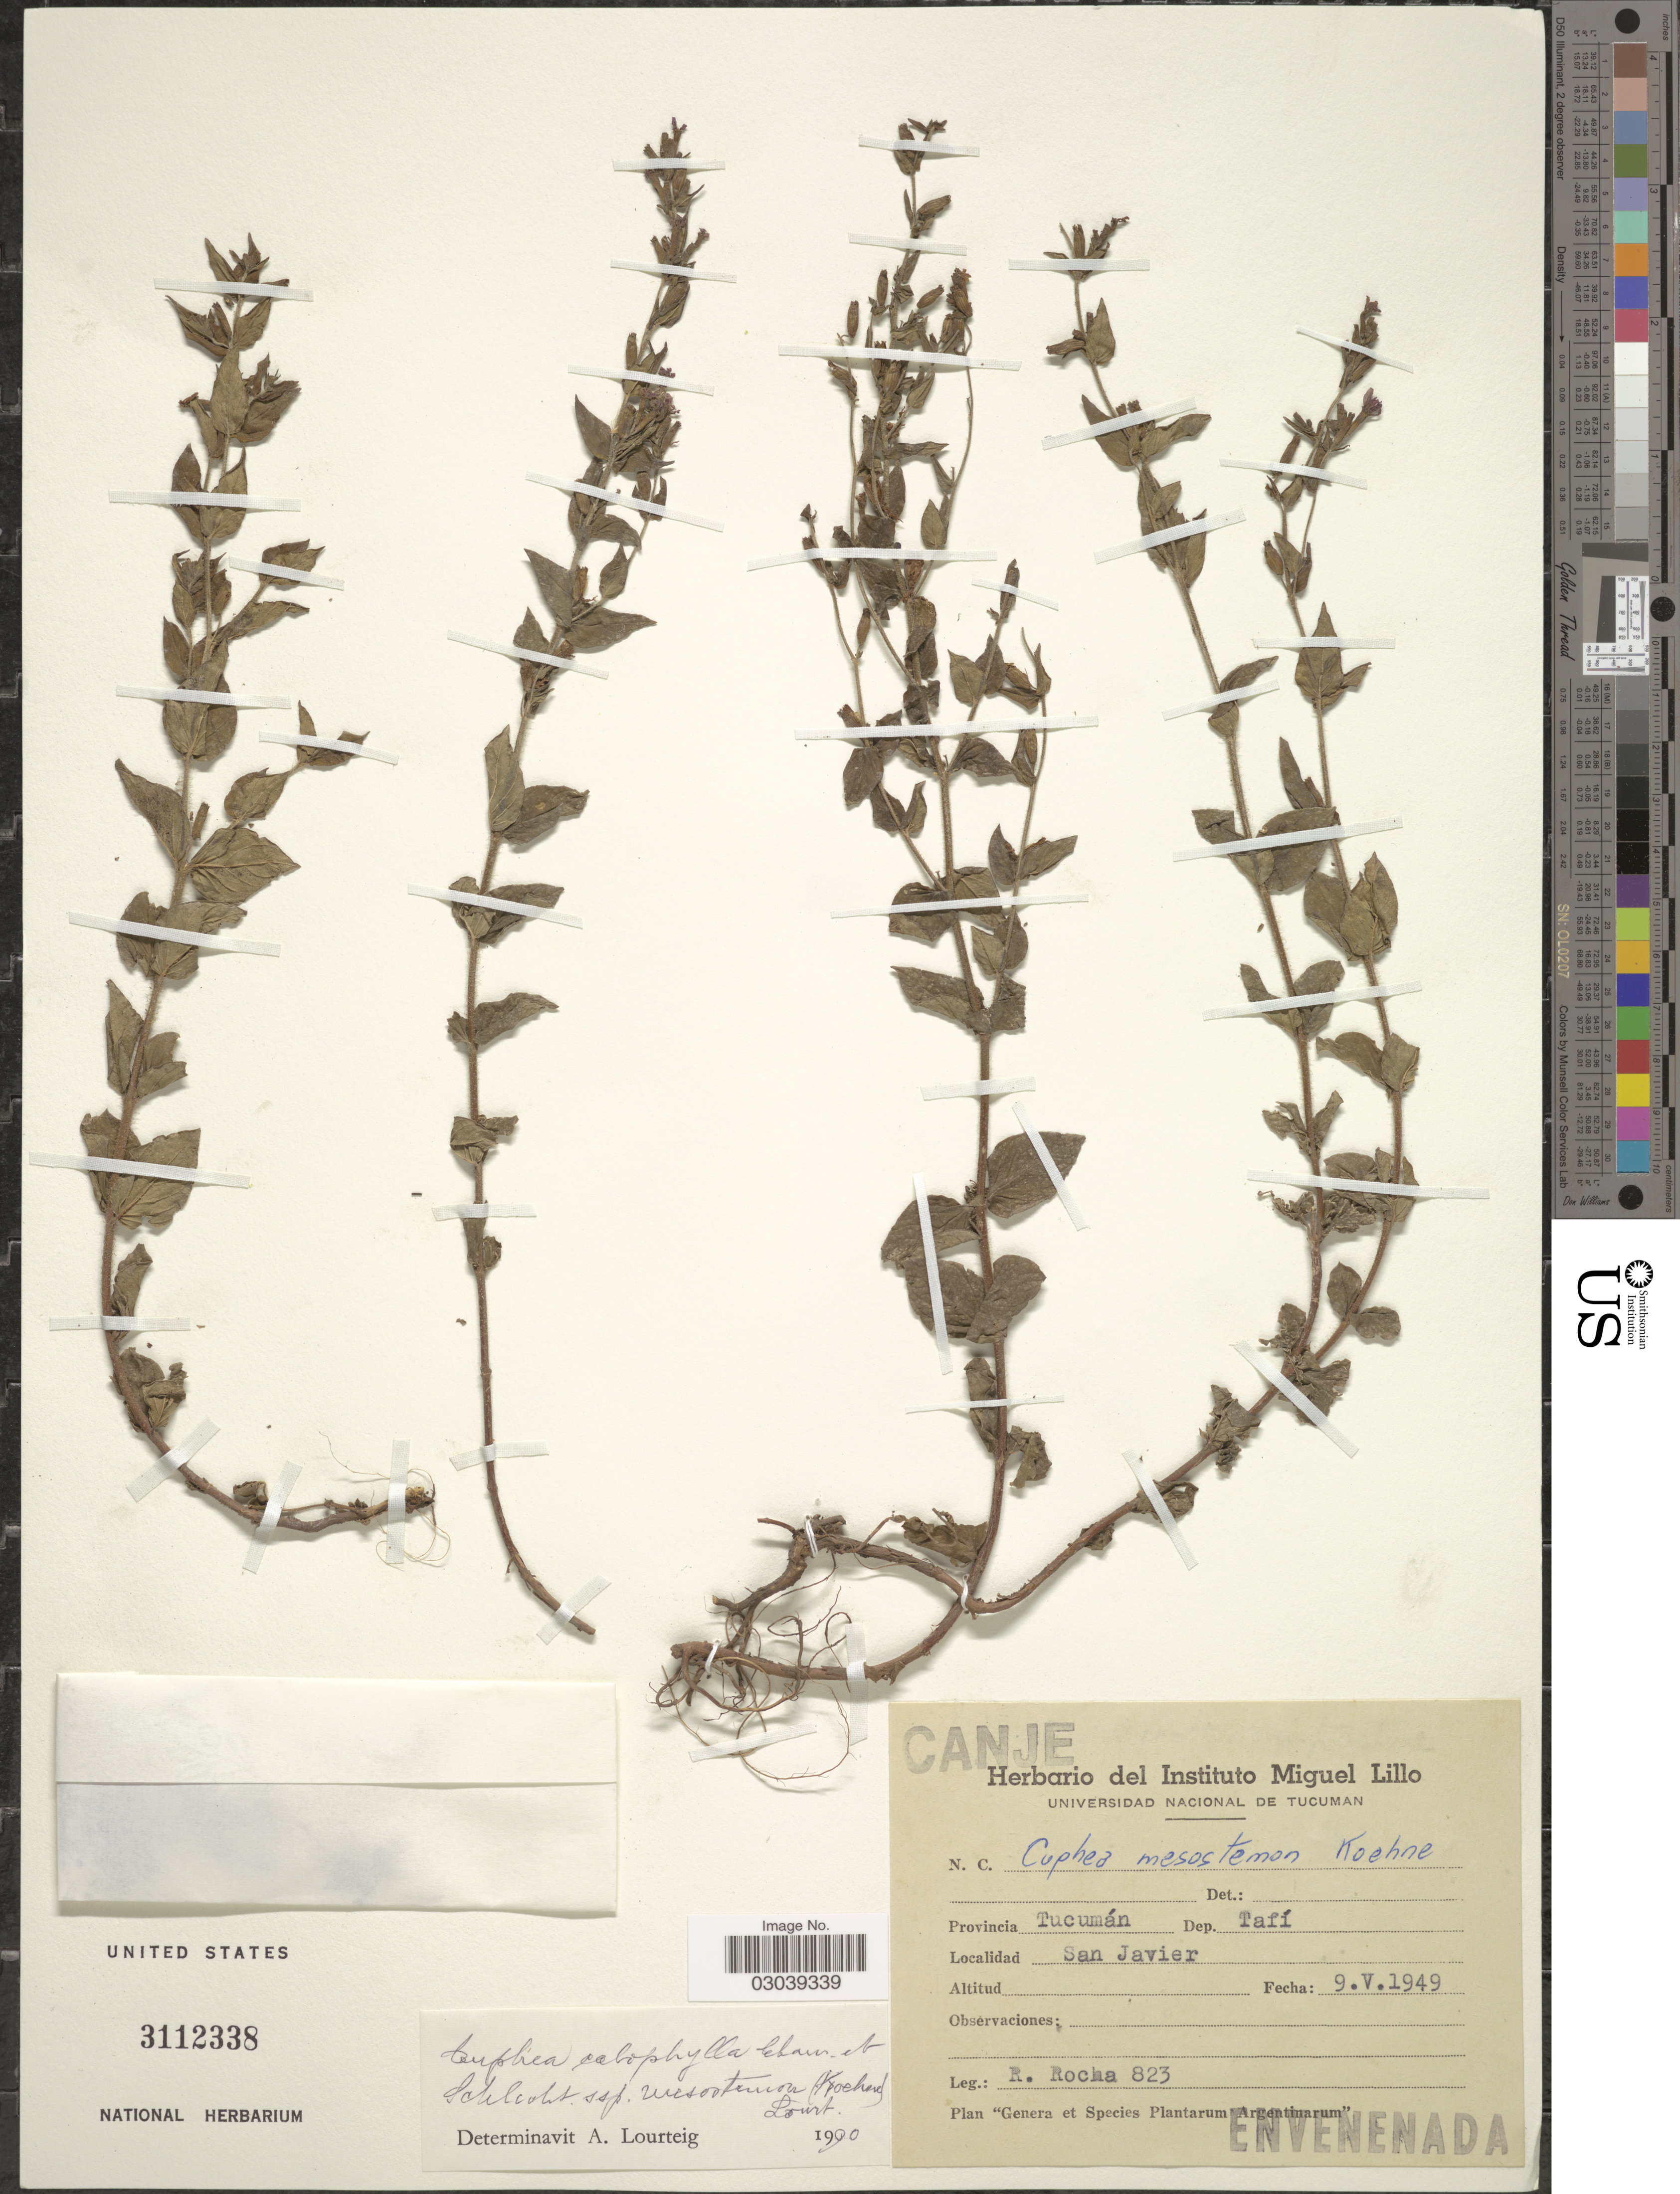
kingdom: Plantae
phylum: Tracheophyta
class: Magnoliopsida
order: Myrtales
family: Lythraceae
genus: Cuphea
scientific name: Cuphea calophylla subsp. mesostemon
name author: (Koehne) Lourteig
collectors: R. Rocha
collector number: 823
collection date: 1949-05-09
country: Argentina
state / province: Tucuman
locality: Dep. Tafí. San Javier.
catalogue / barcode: US 3112338